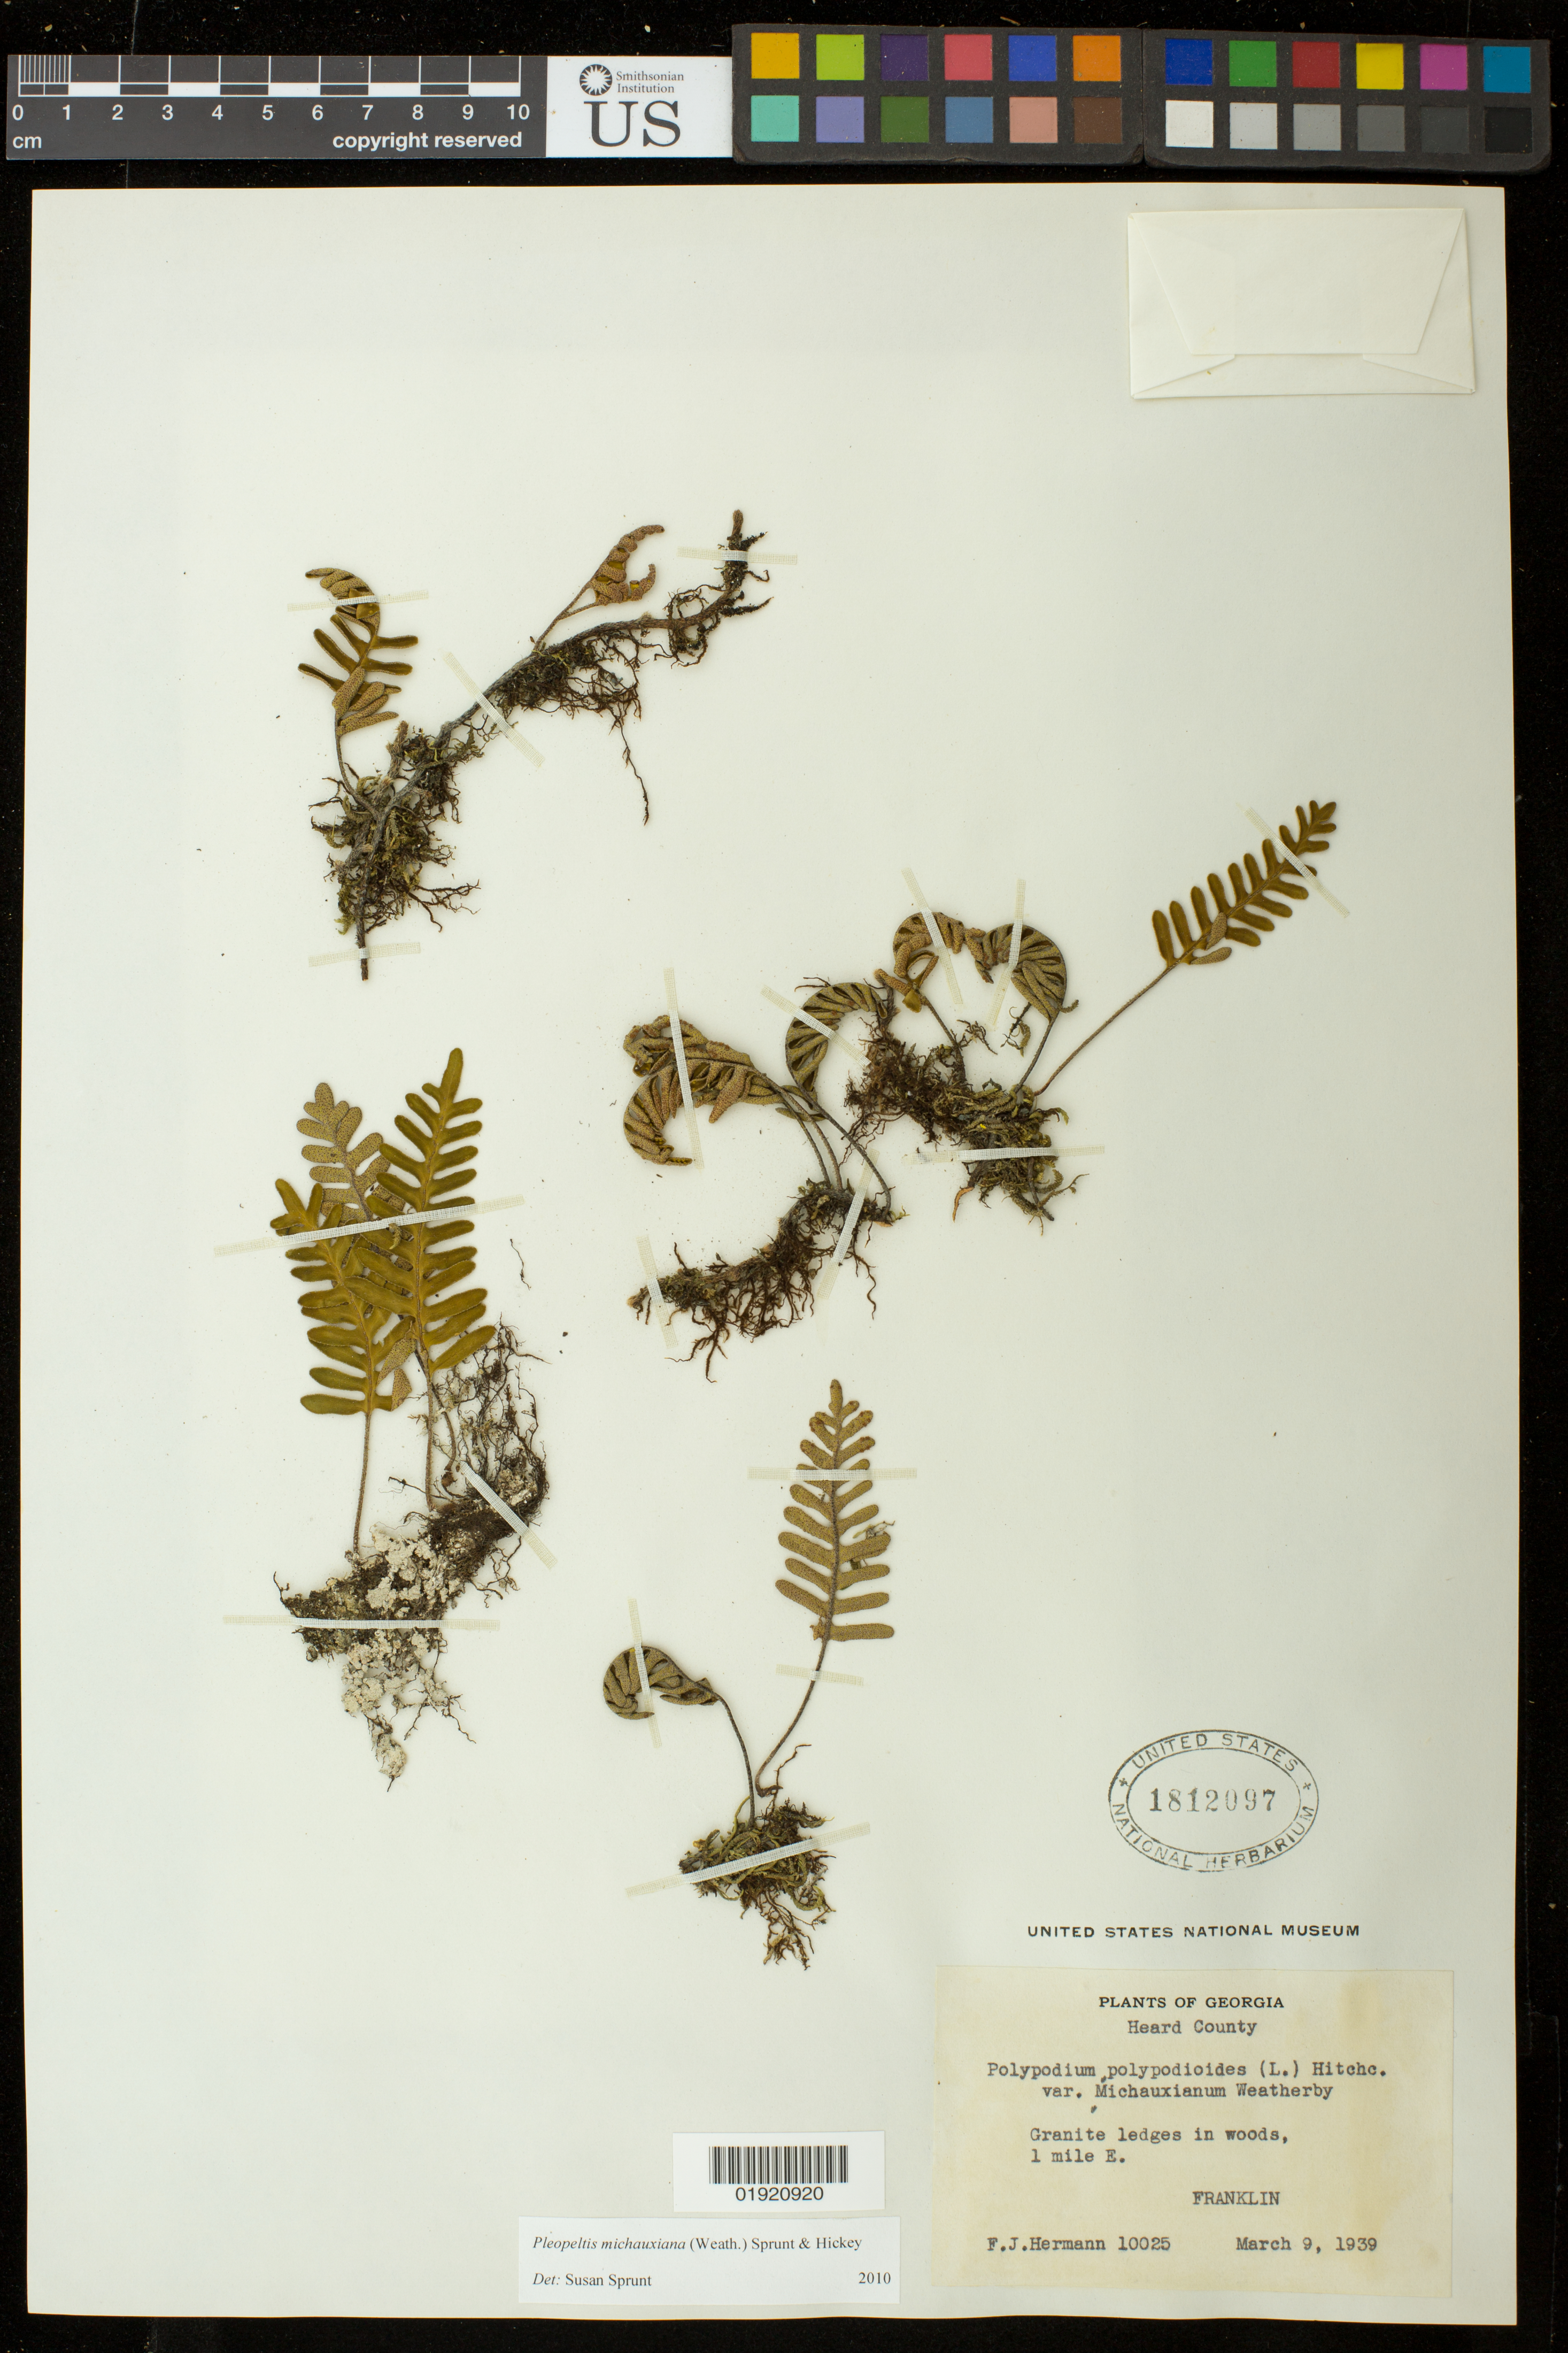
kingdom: Plantae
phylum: Tracheophyta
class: Polypodiopsida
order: Polypodiales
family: Polypodiaceae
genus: Pleopeltis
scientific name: Pleopeltis michauxiana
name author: (Weath.) Hickey & Sprunt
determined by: Sprunt, S. V.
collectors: F. J. Hermann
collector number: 10025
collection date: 1939-03-09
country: United States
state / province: Georgia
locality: Heard County. 1 mile E. Franklin.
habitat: Granite ledges in woods.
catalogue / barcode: US 1812097